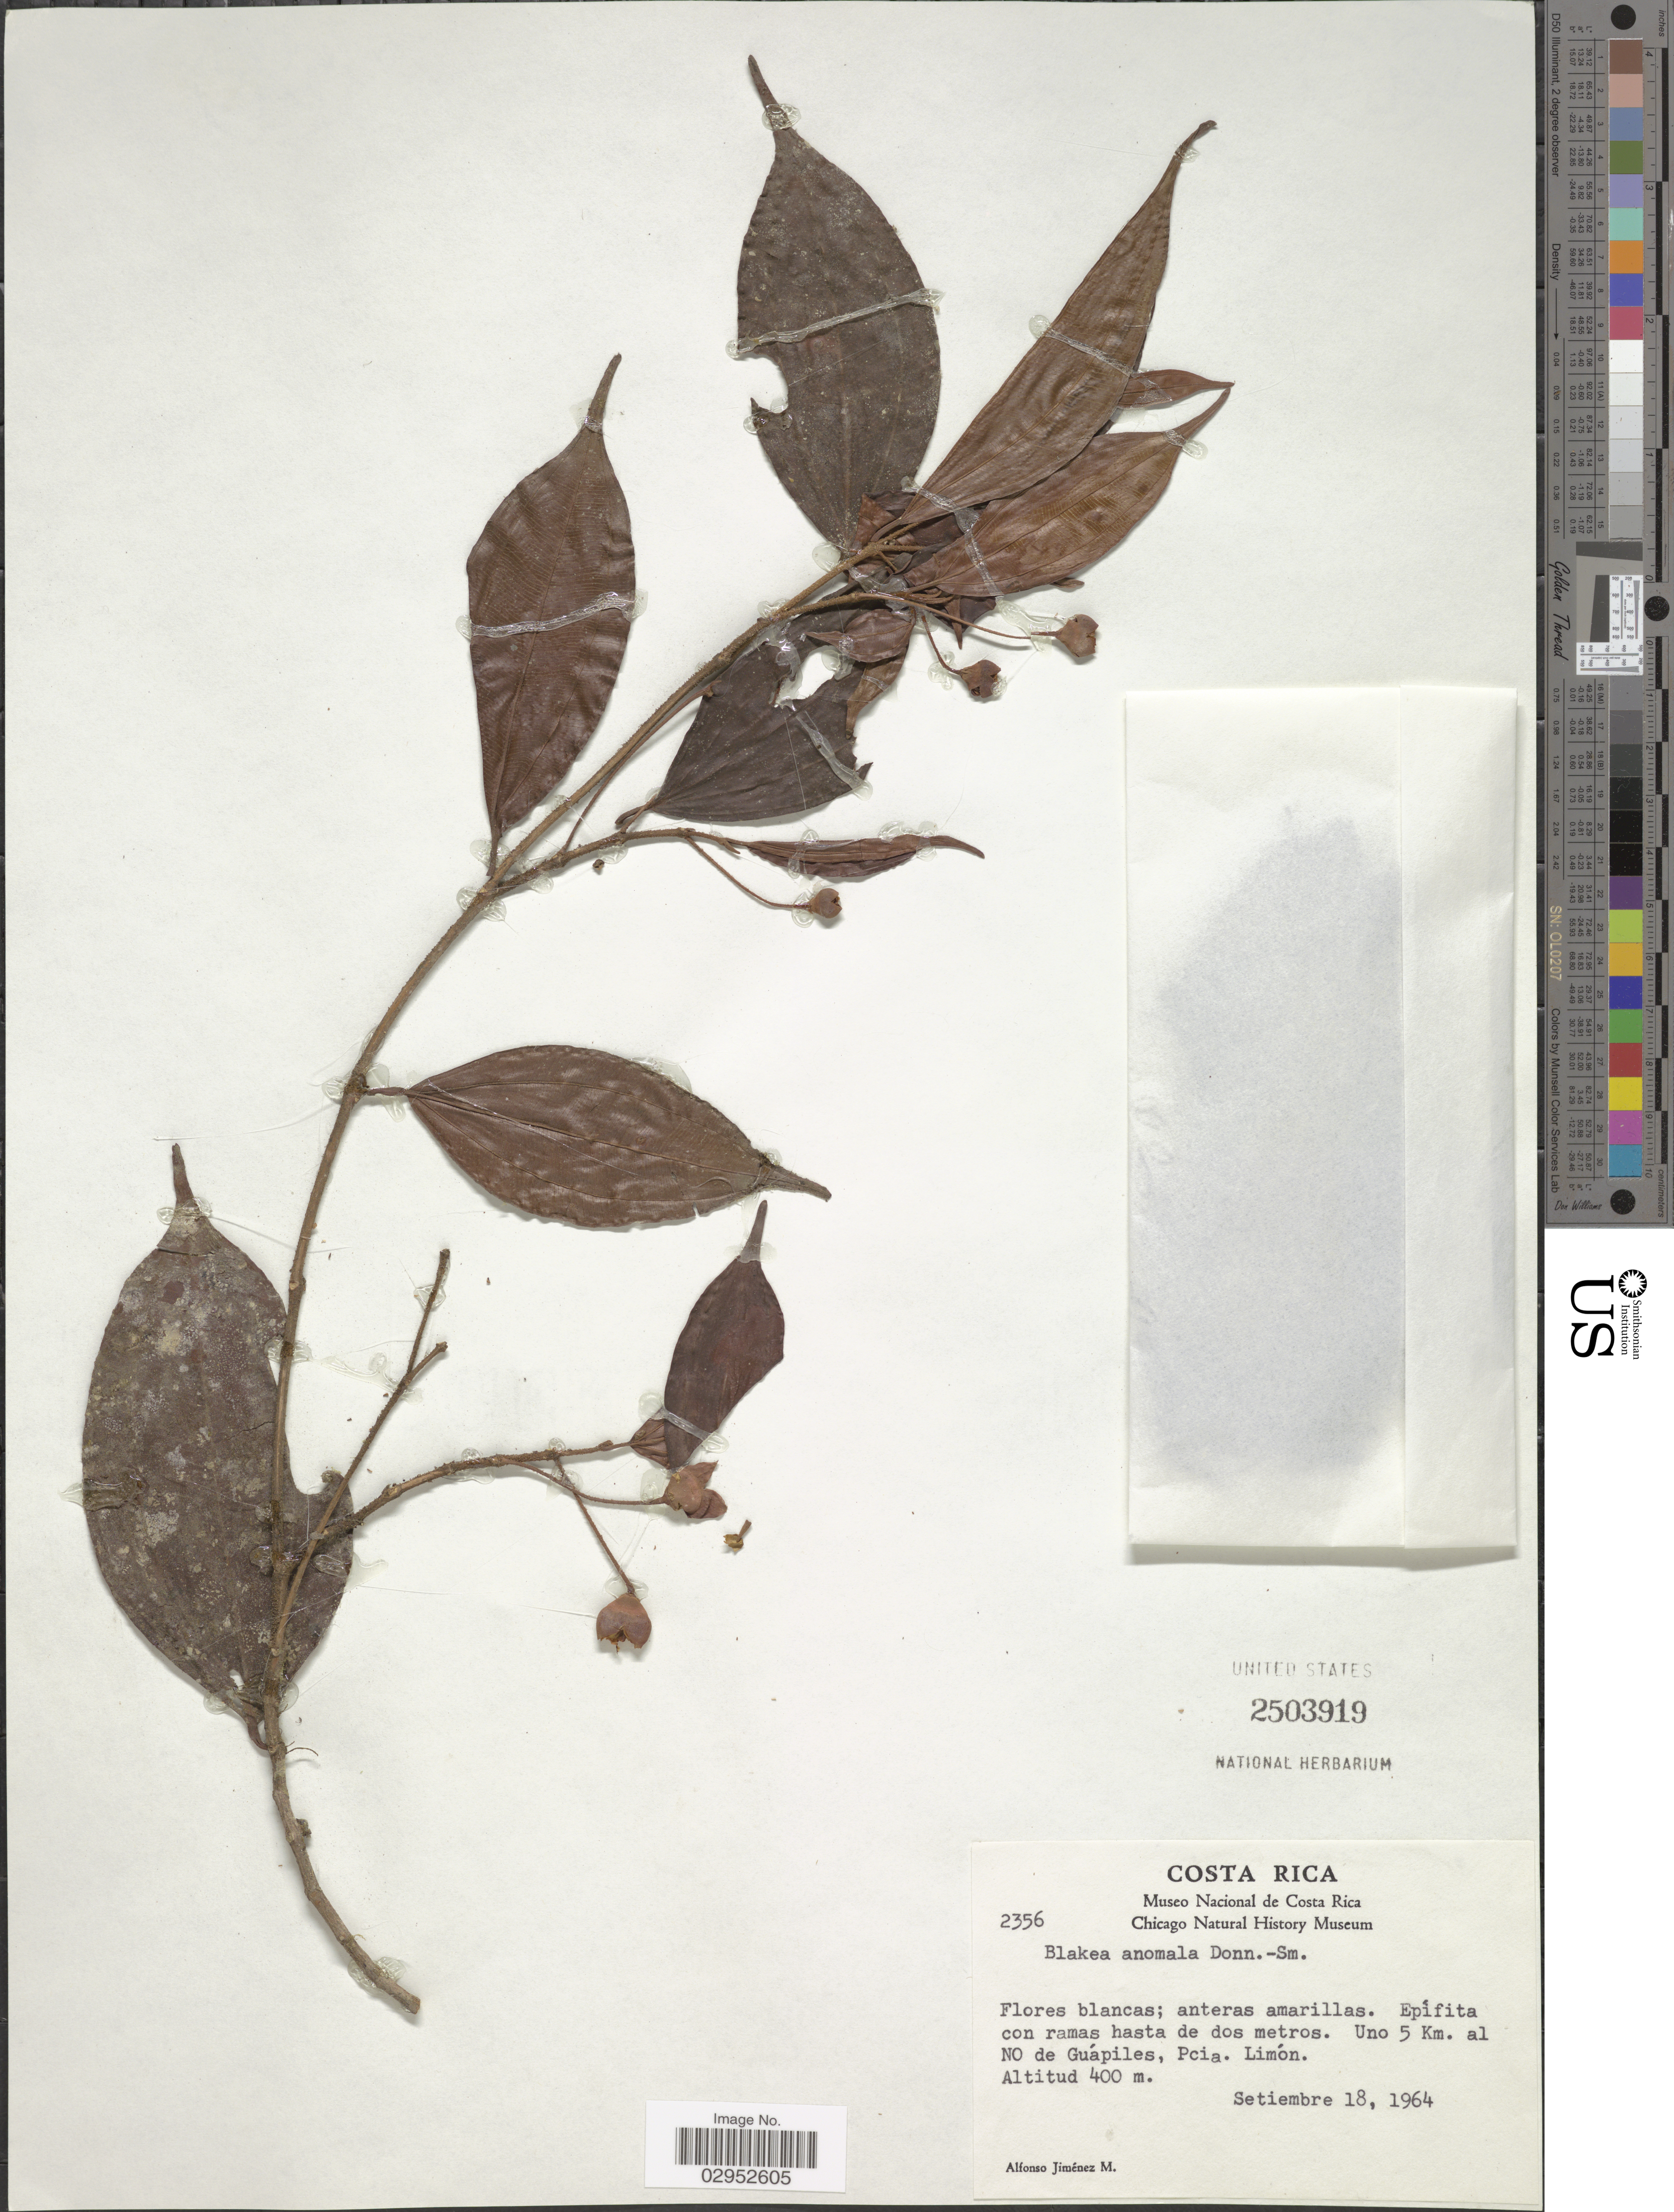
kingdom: Plantae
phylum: Tracheophyta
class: Magnoliopsida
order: Myrtales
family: Melastomataceae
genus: Blakea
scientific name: Blakea anomala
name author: Donn. Sm.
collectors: A. Jimenez M.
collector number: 2356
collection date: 1964-09-18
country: Costa Rica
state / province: Limón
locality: Uno 5 Km. al NO de Guápiles, Pcia. Limón.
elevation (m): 400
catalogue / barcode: US 2503919